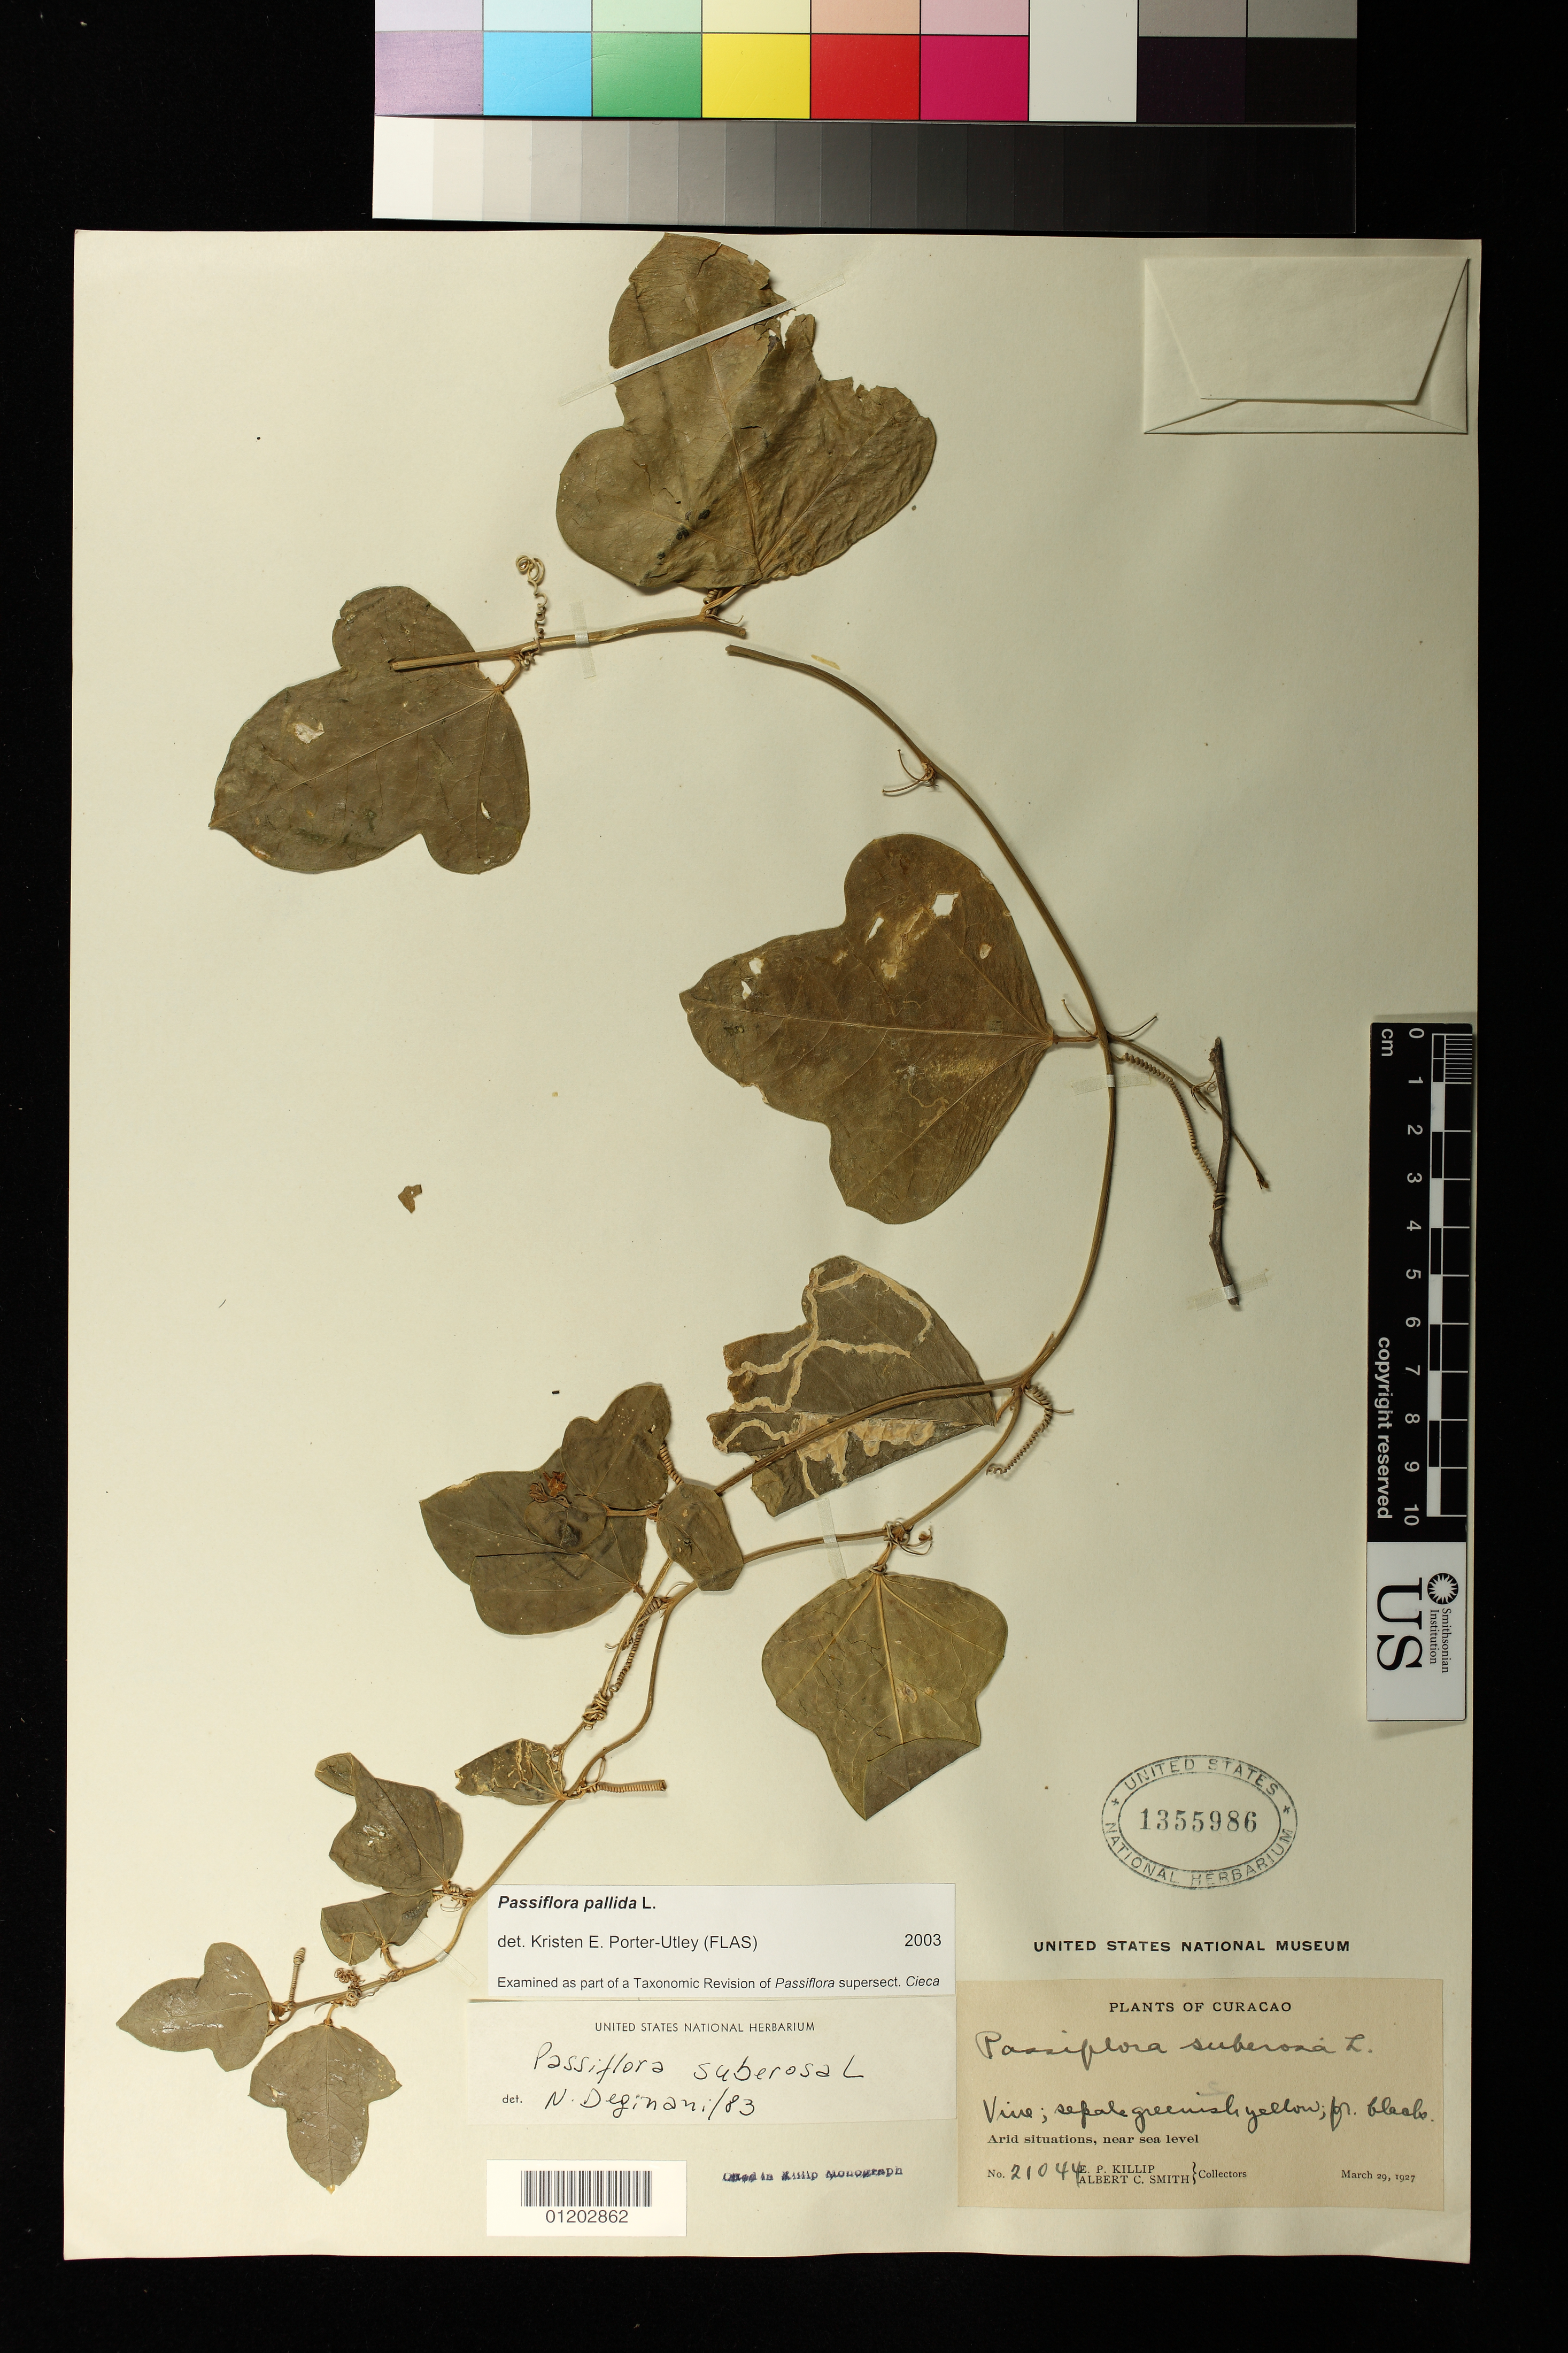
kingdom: Plantae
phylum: Tracheophyta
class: Magnoliopsida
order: Malpighiales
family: Passifloraceae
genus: Passiflora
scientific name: Passiflora pallida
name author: L.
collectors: E. P. Killip & A. C. Smith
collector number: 21044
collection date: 1927-03-29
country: Curaçao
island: Curaçao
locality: Arid situations, near sea level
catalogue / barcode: US 1355986